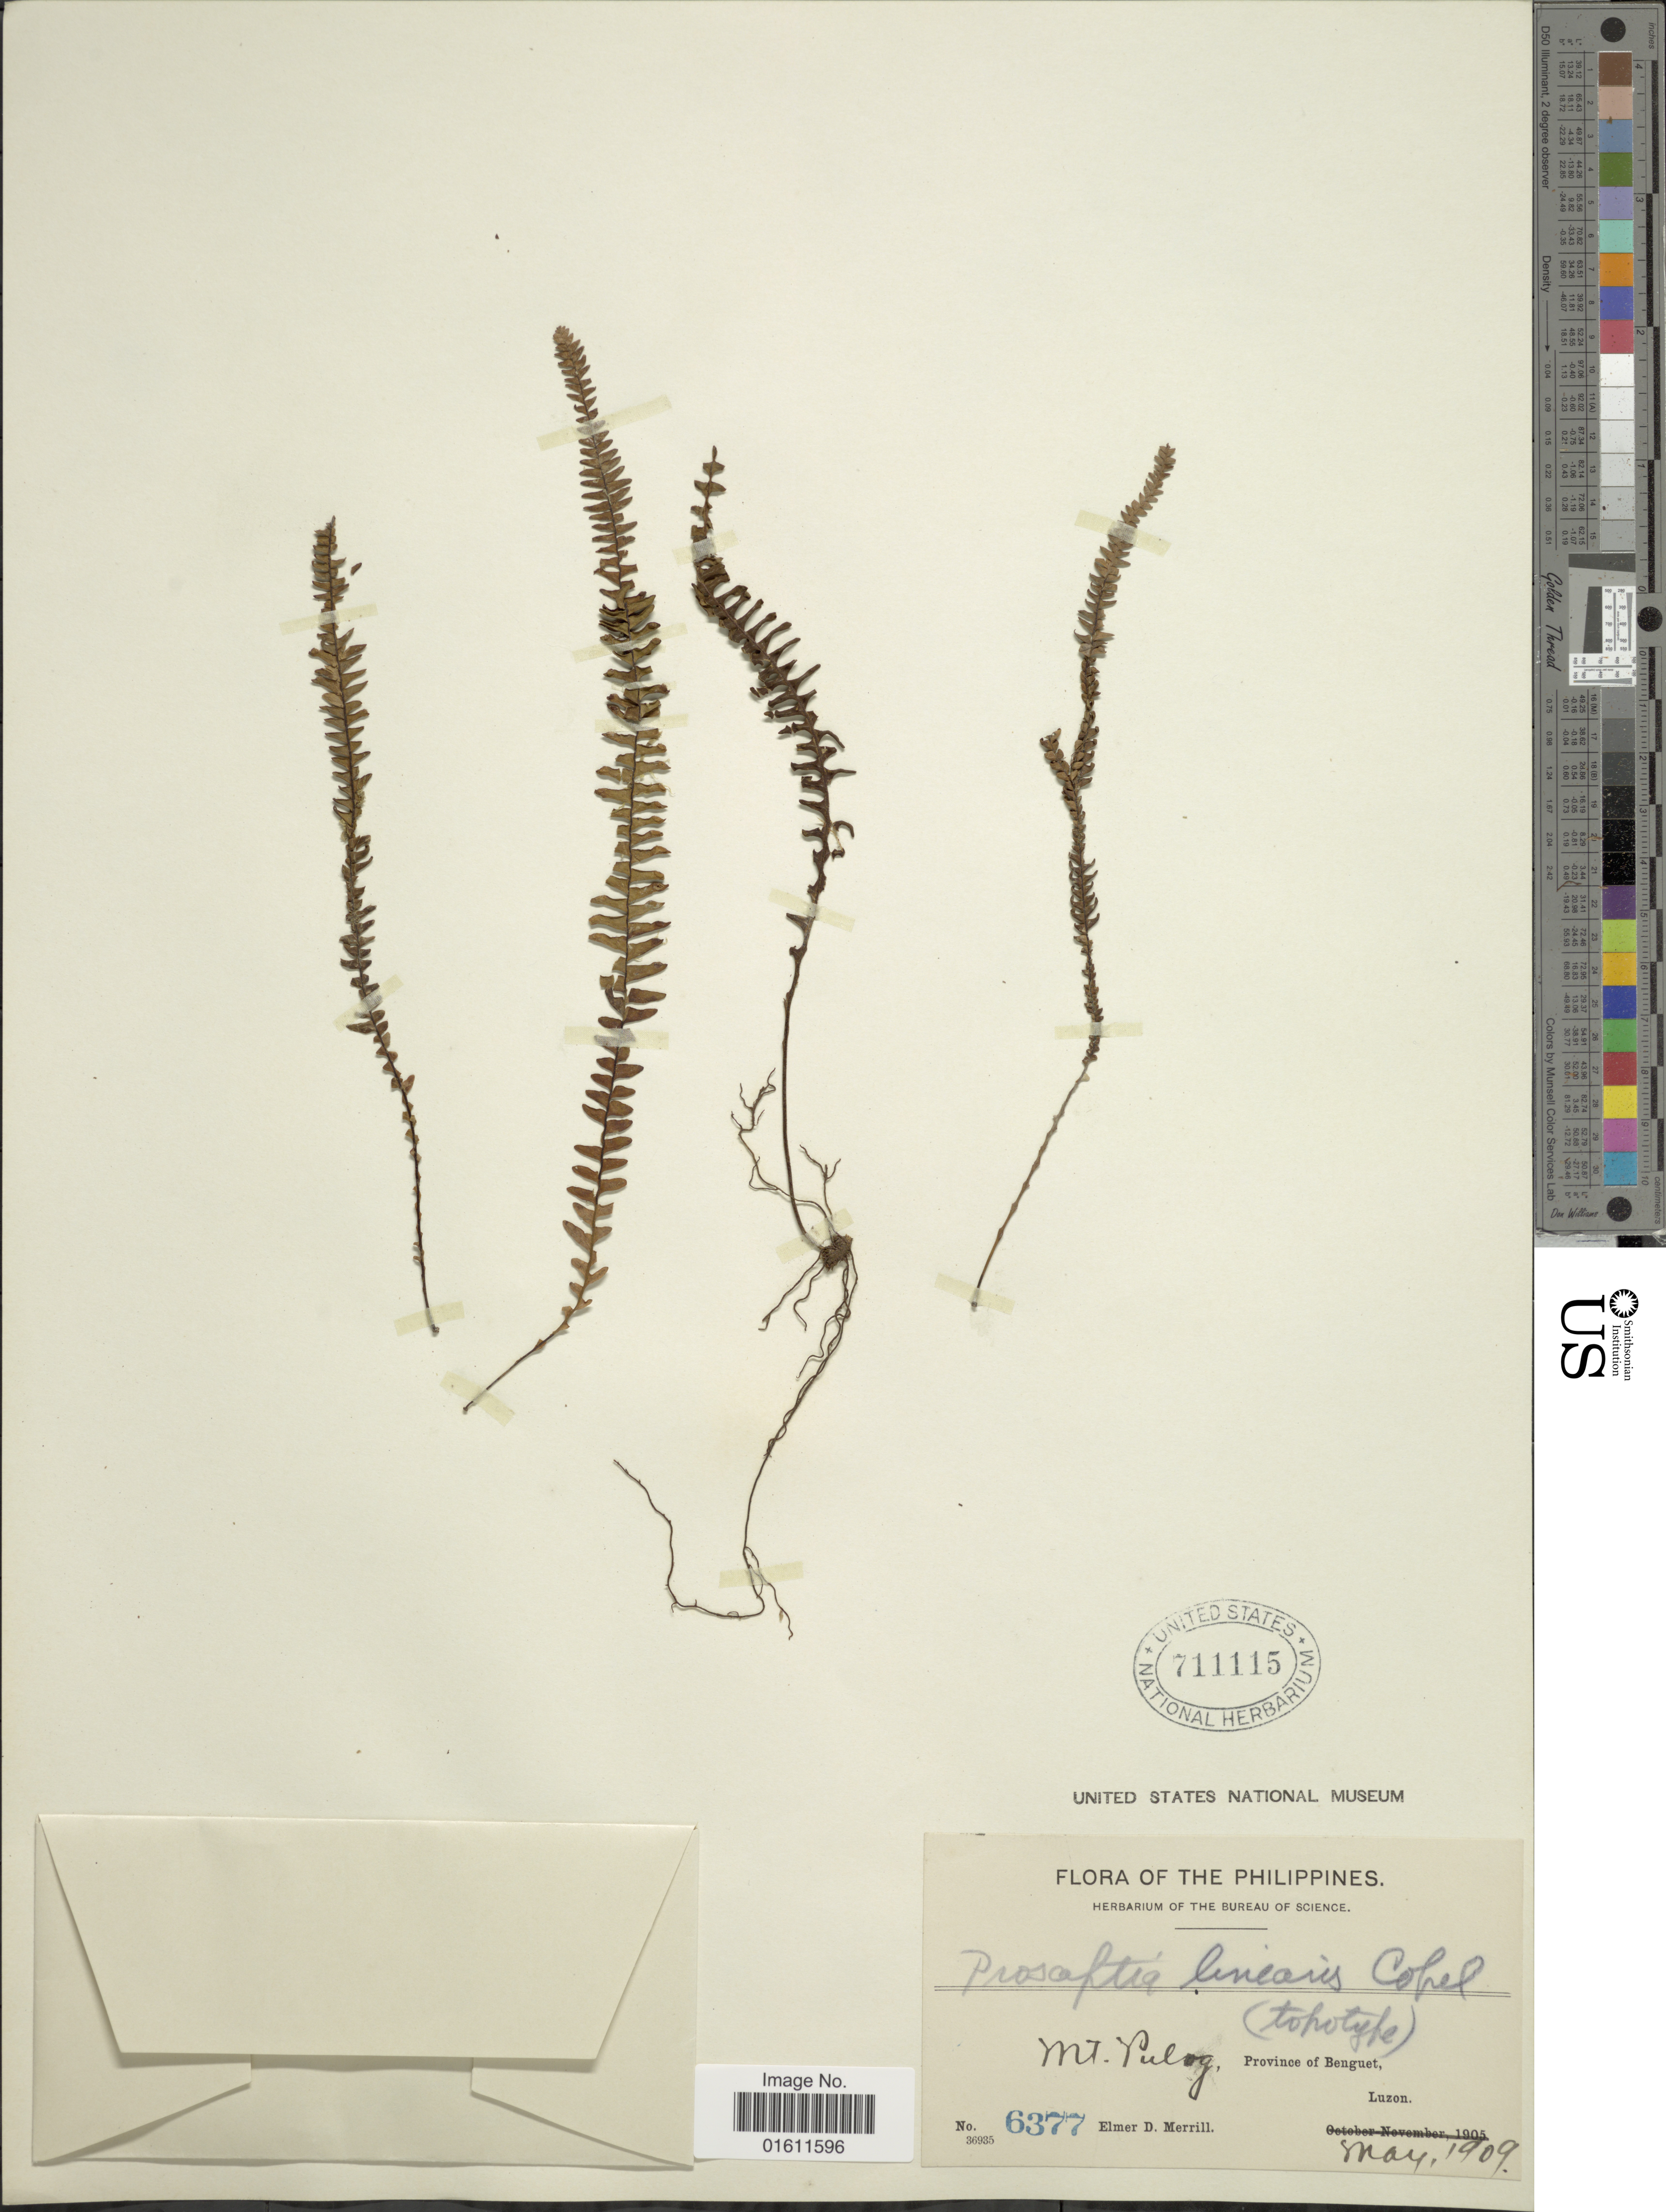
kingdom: Plantae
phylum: Tracheophyta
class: Polypodiopsida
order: Polypodiales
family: Polypodiaceae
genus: Prosaptia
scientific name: Prosaptia linearis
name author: Copel.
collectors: E. D. Merrill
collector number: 6377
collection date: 1909-05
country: Philippines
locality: Luzon, Mt. Pulog, Province of Benguet.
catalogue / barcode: US 711115